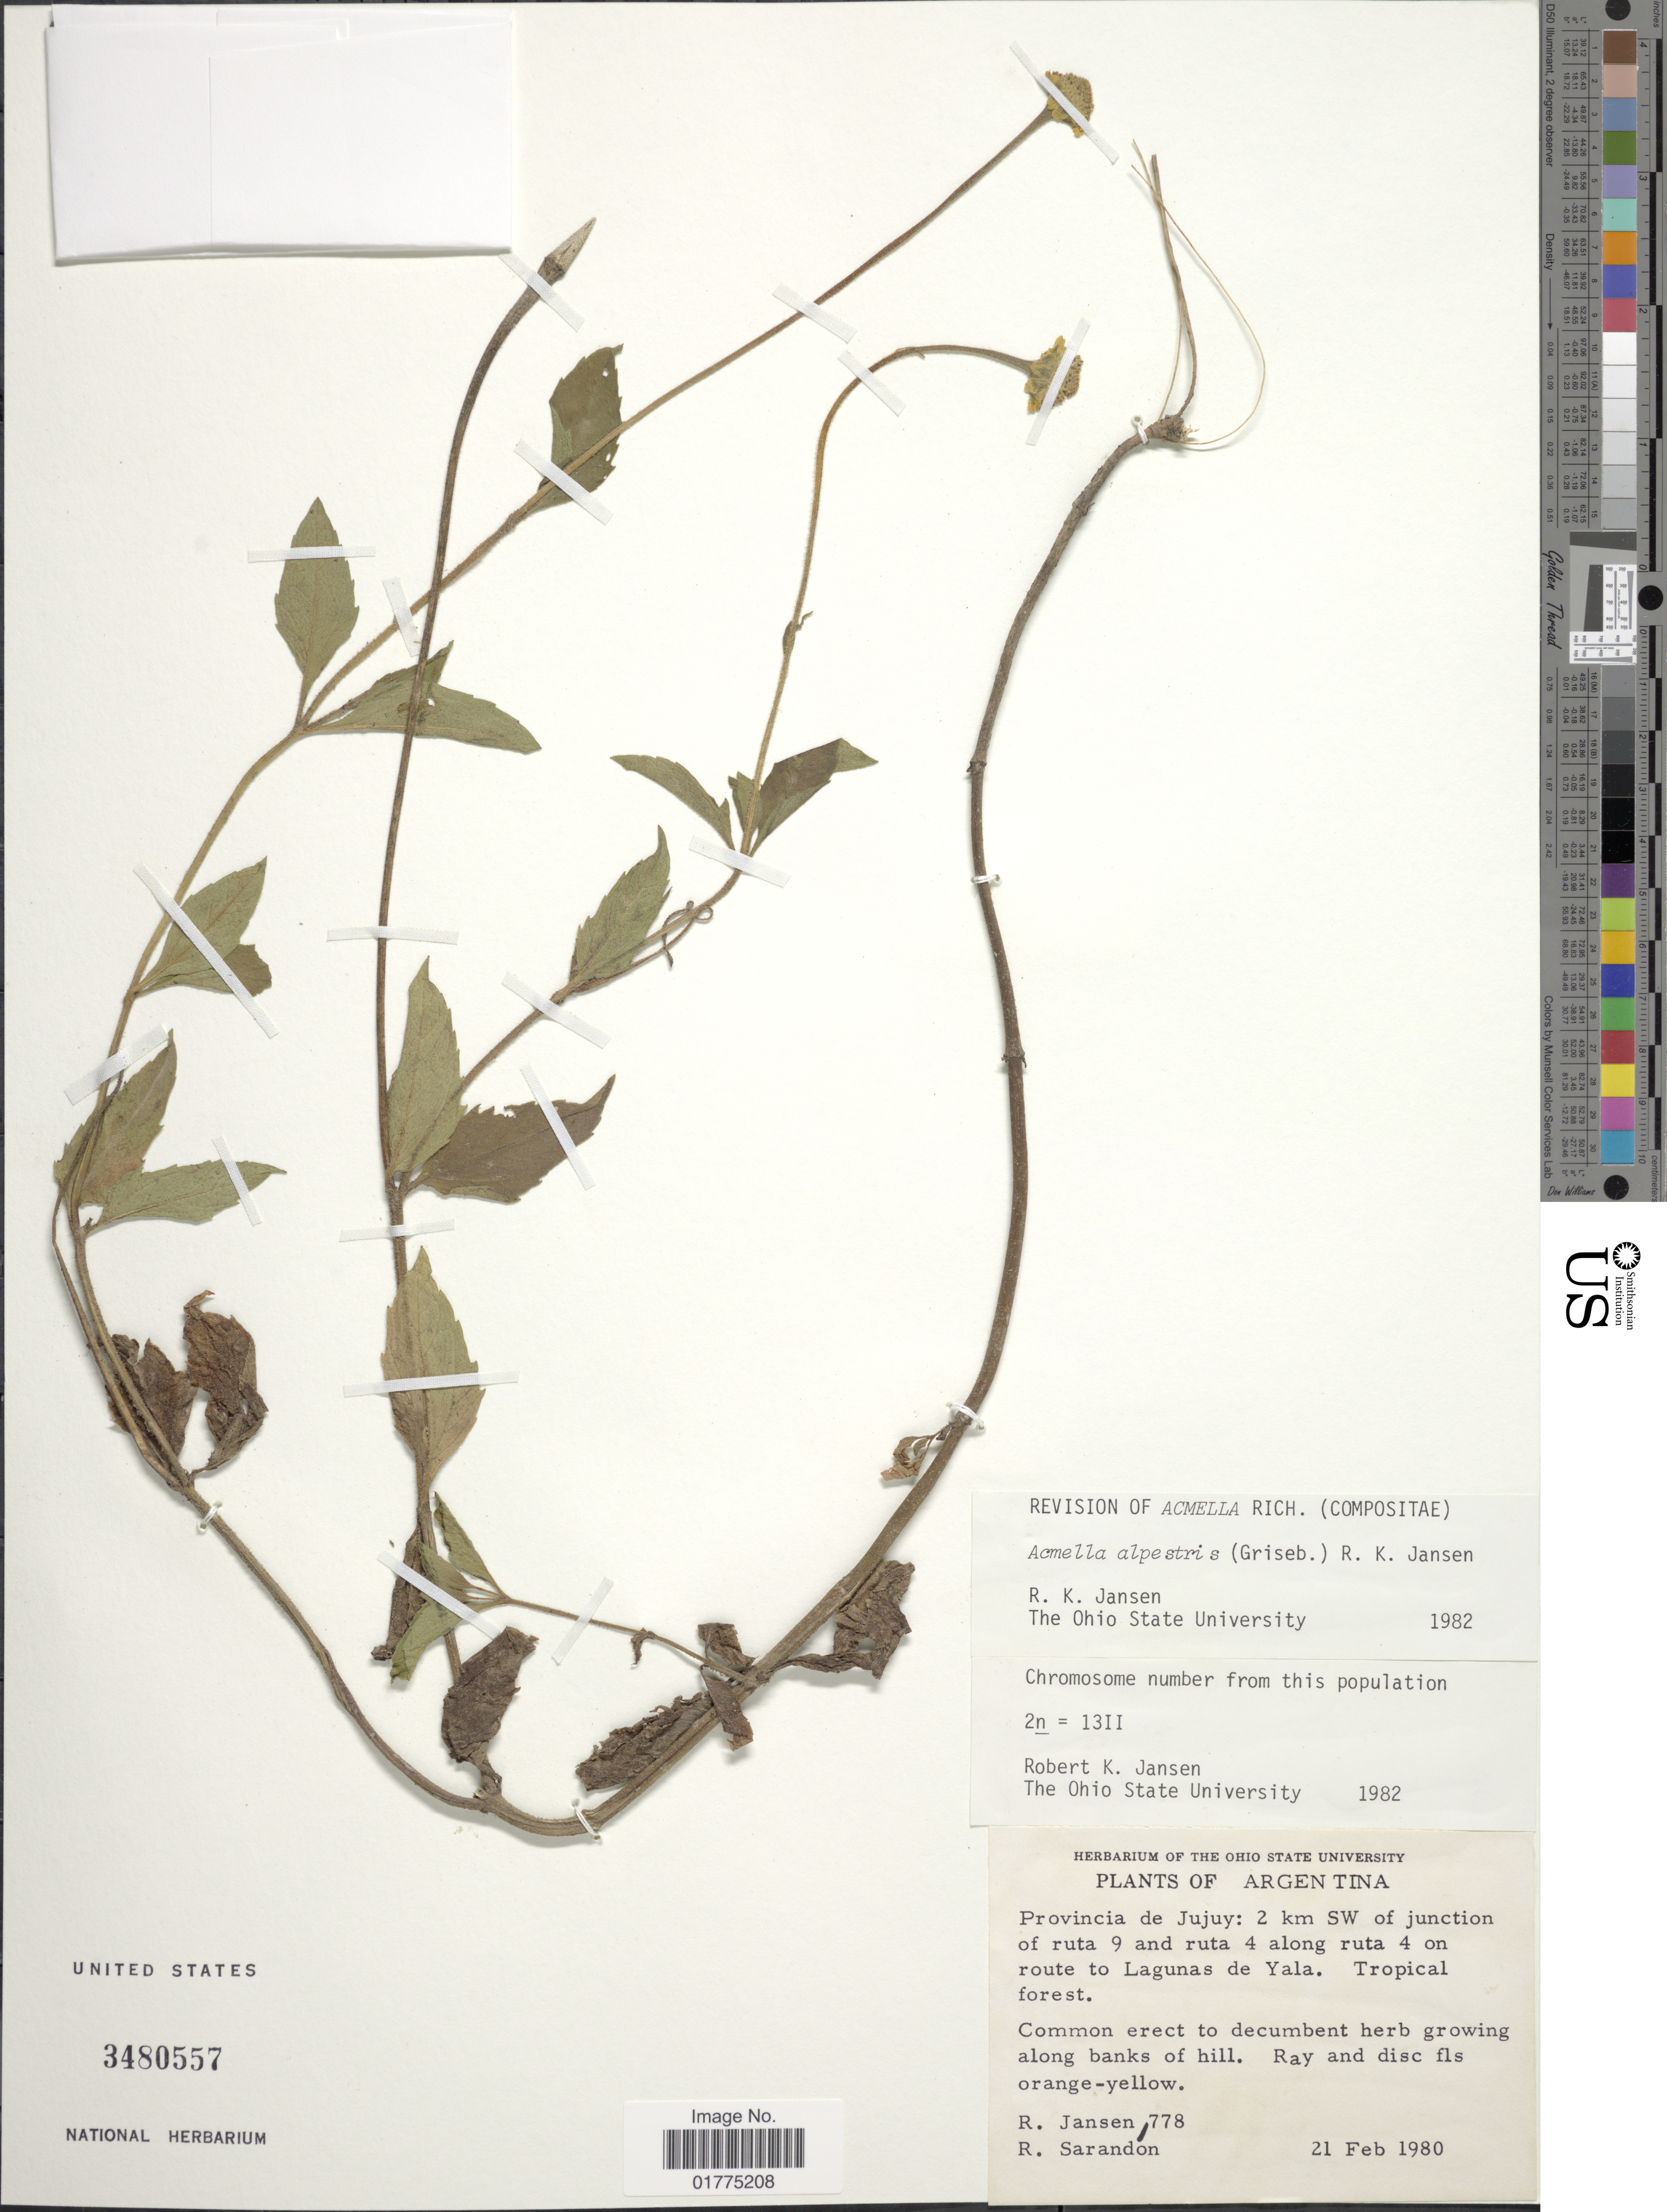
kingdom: Plantae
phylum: Tracheophyta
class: Magnoliopsida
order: Asterales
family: Asteraceae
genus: Acmella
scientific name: Acmella alpestris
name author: (Griseb.) R.K. Jansen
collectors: R. K. Jansen & R. Sarandon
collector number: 778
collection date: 1980-02-21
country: Argentina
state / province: Jujuy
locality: Provincia de Jujuy: 2 km SW of junction of ruta 9 and ruta 4 along ruta 4 on route to Lagunas de Yala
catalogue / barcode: US 3480557